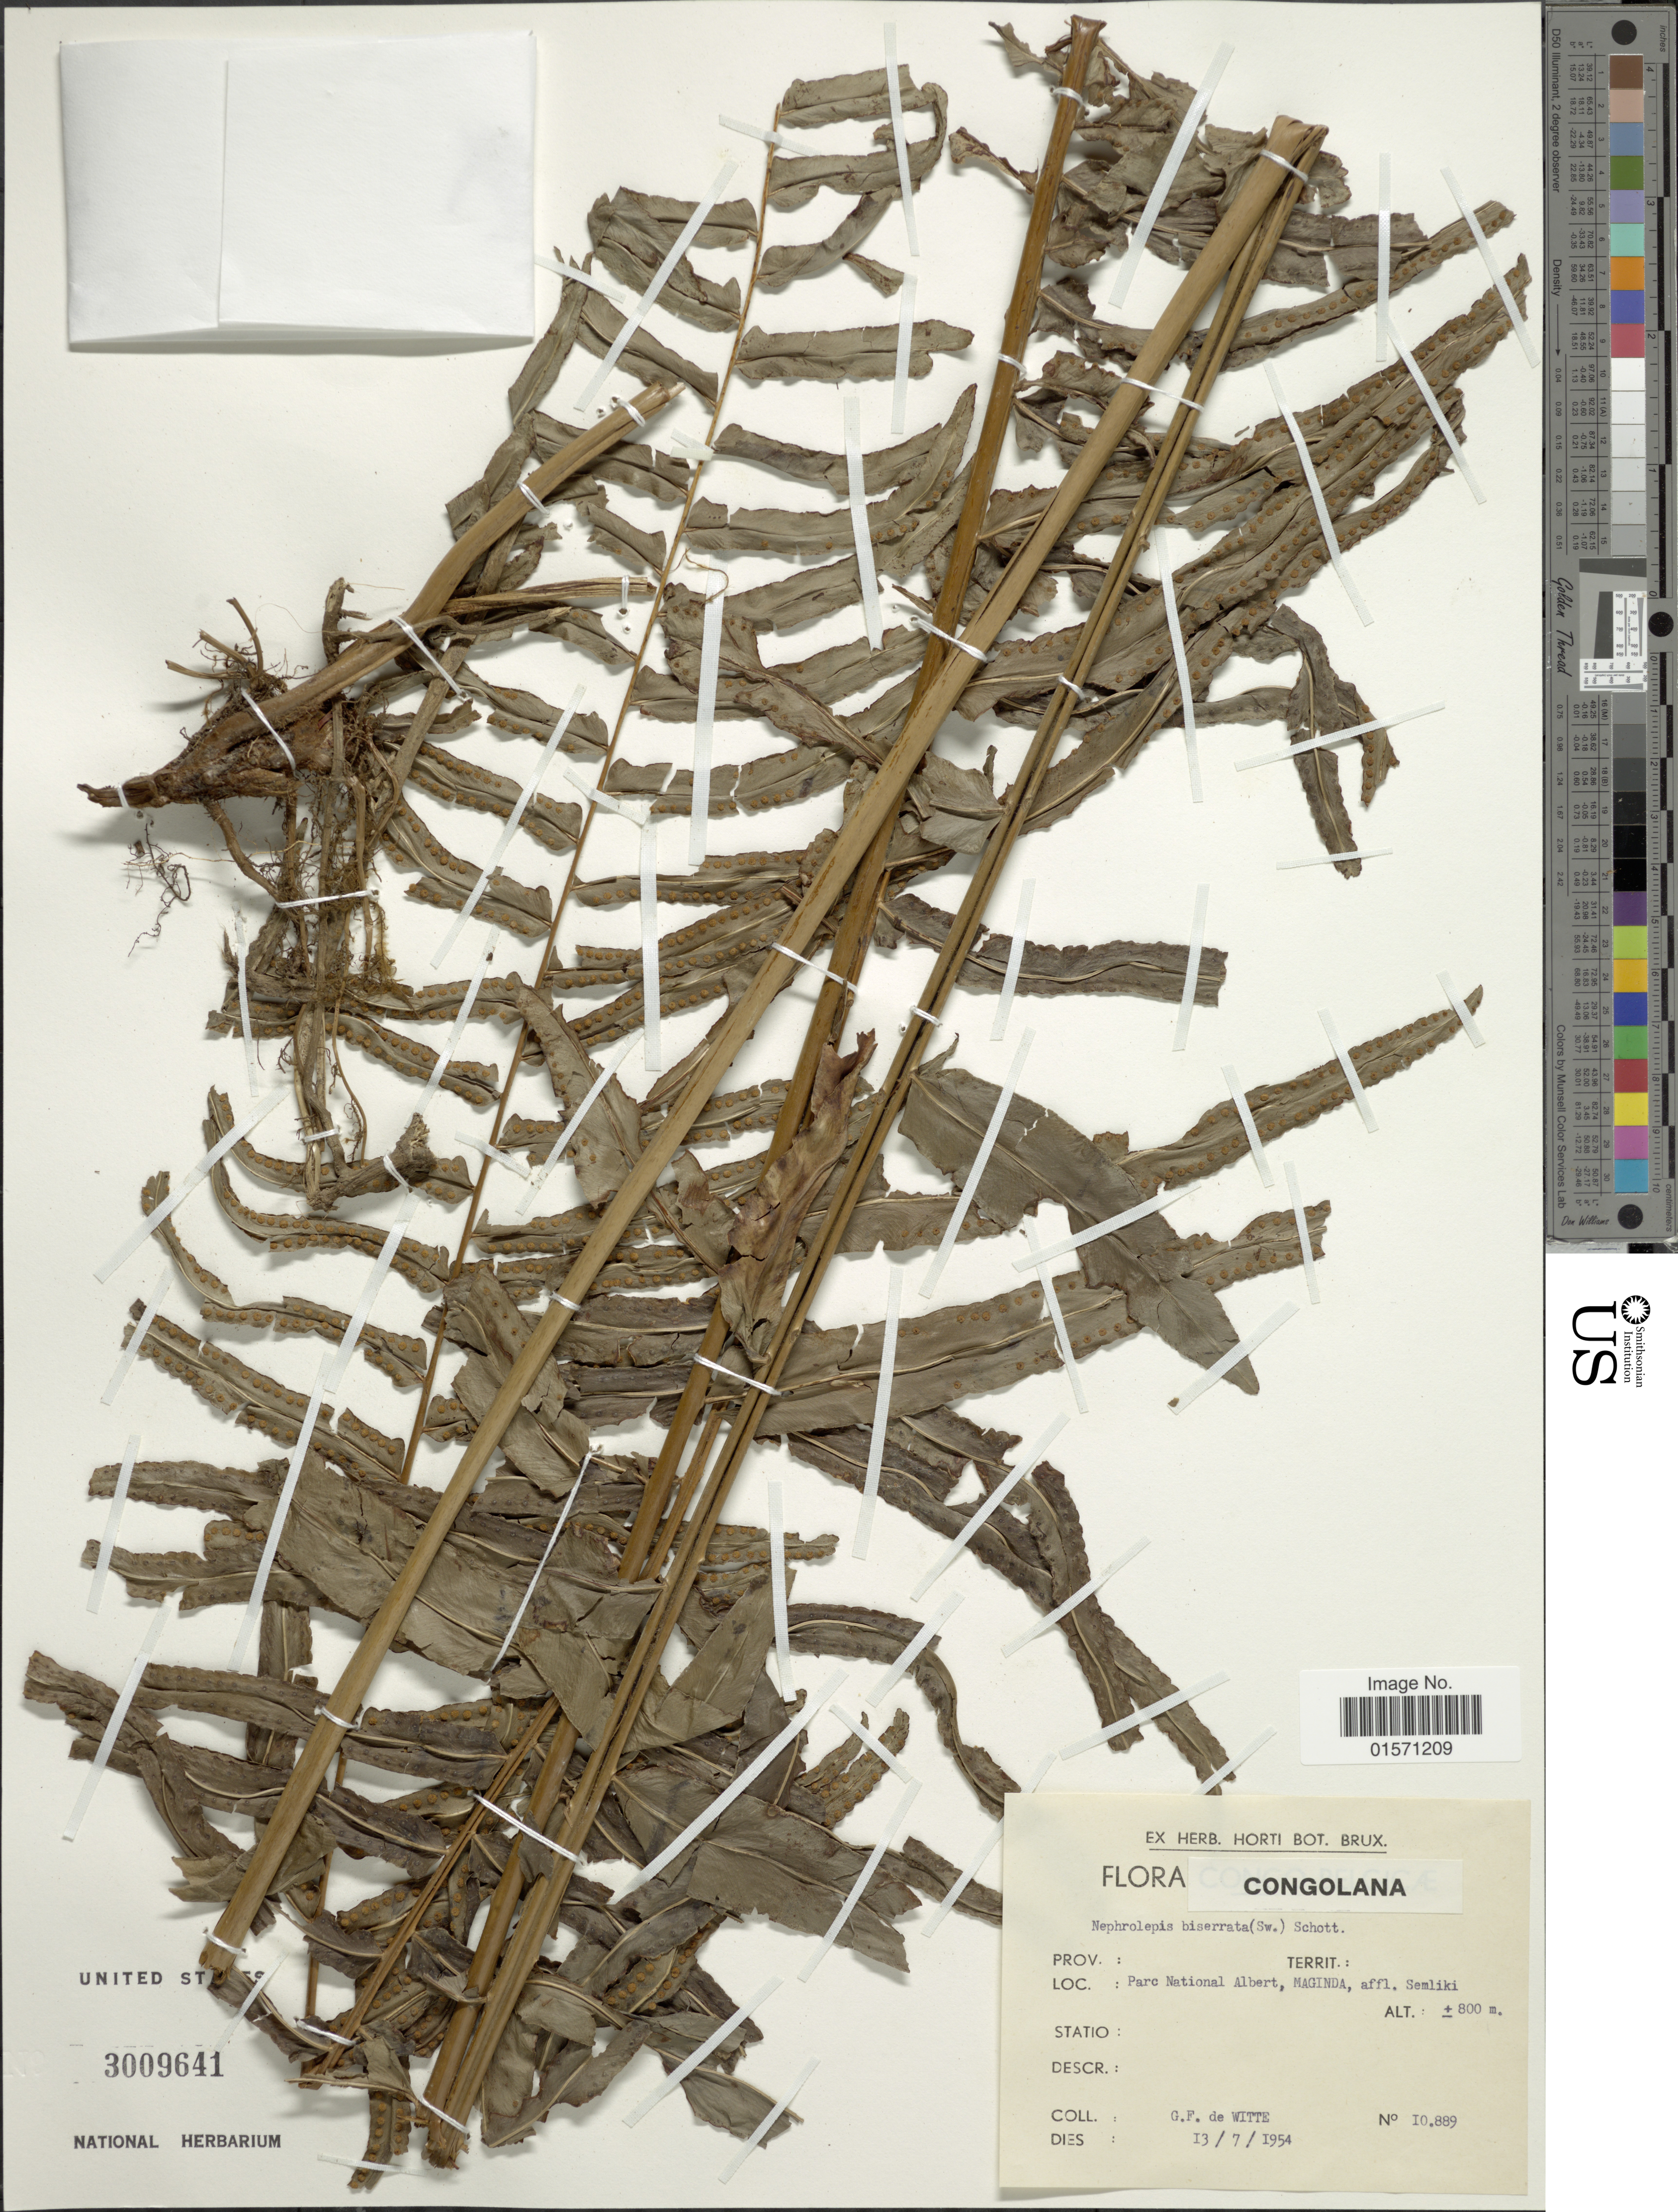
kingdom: Plantae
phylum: Tracheophyta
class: Polypodiopsida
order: Polypodiales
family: Nephrolepidaceae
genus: Nephrolepis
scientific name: Nephrolepis biserrata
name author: (Sw.) Schott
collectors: G. de Witte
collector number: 10889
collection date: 1954-07-13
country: Congo, Democratic Republic of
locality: Congolana. Parc National Albert, Maginda, affl. Semliki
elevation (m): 800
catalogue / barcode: US 3009641